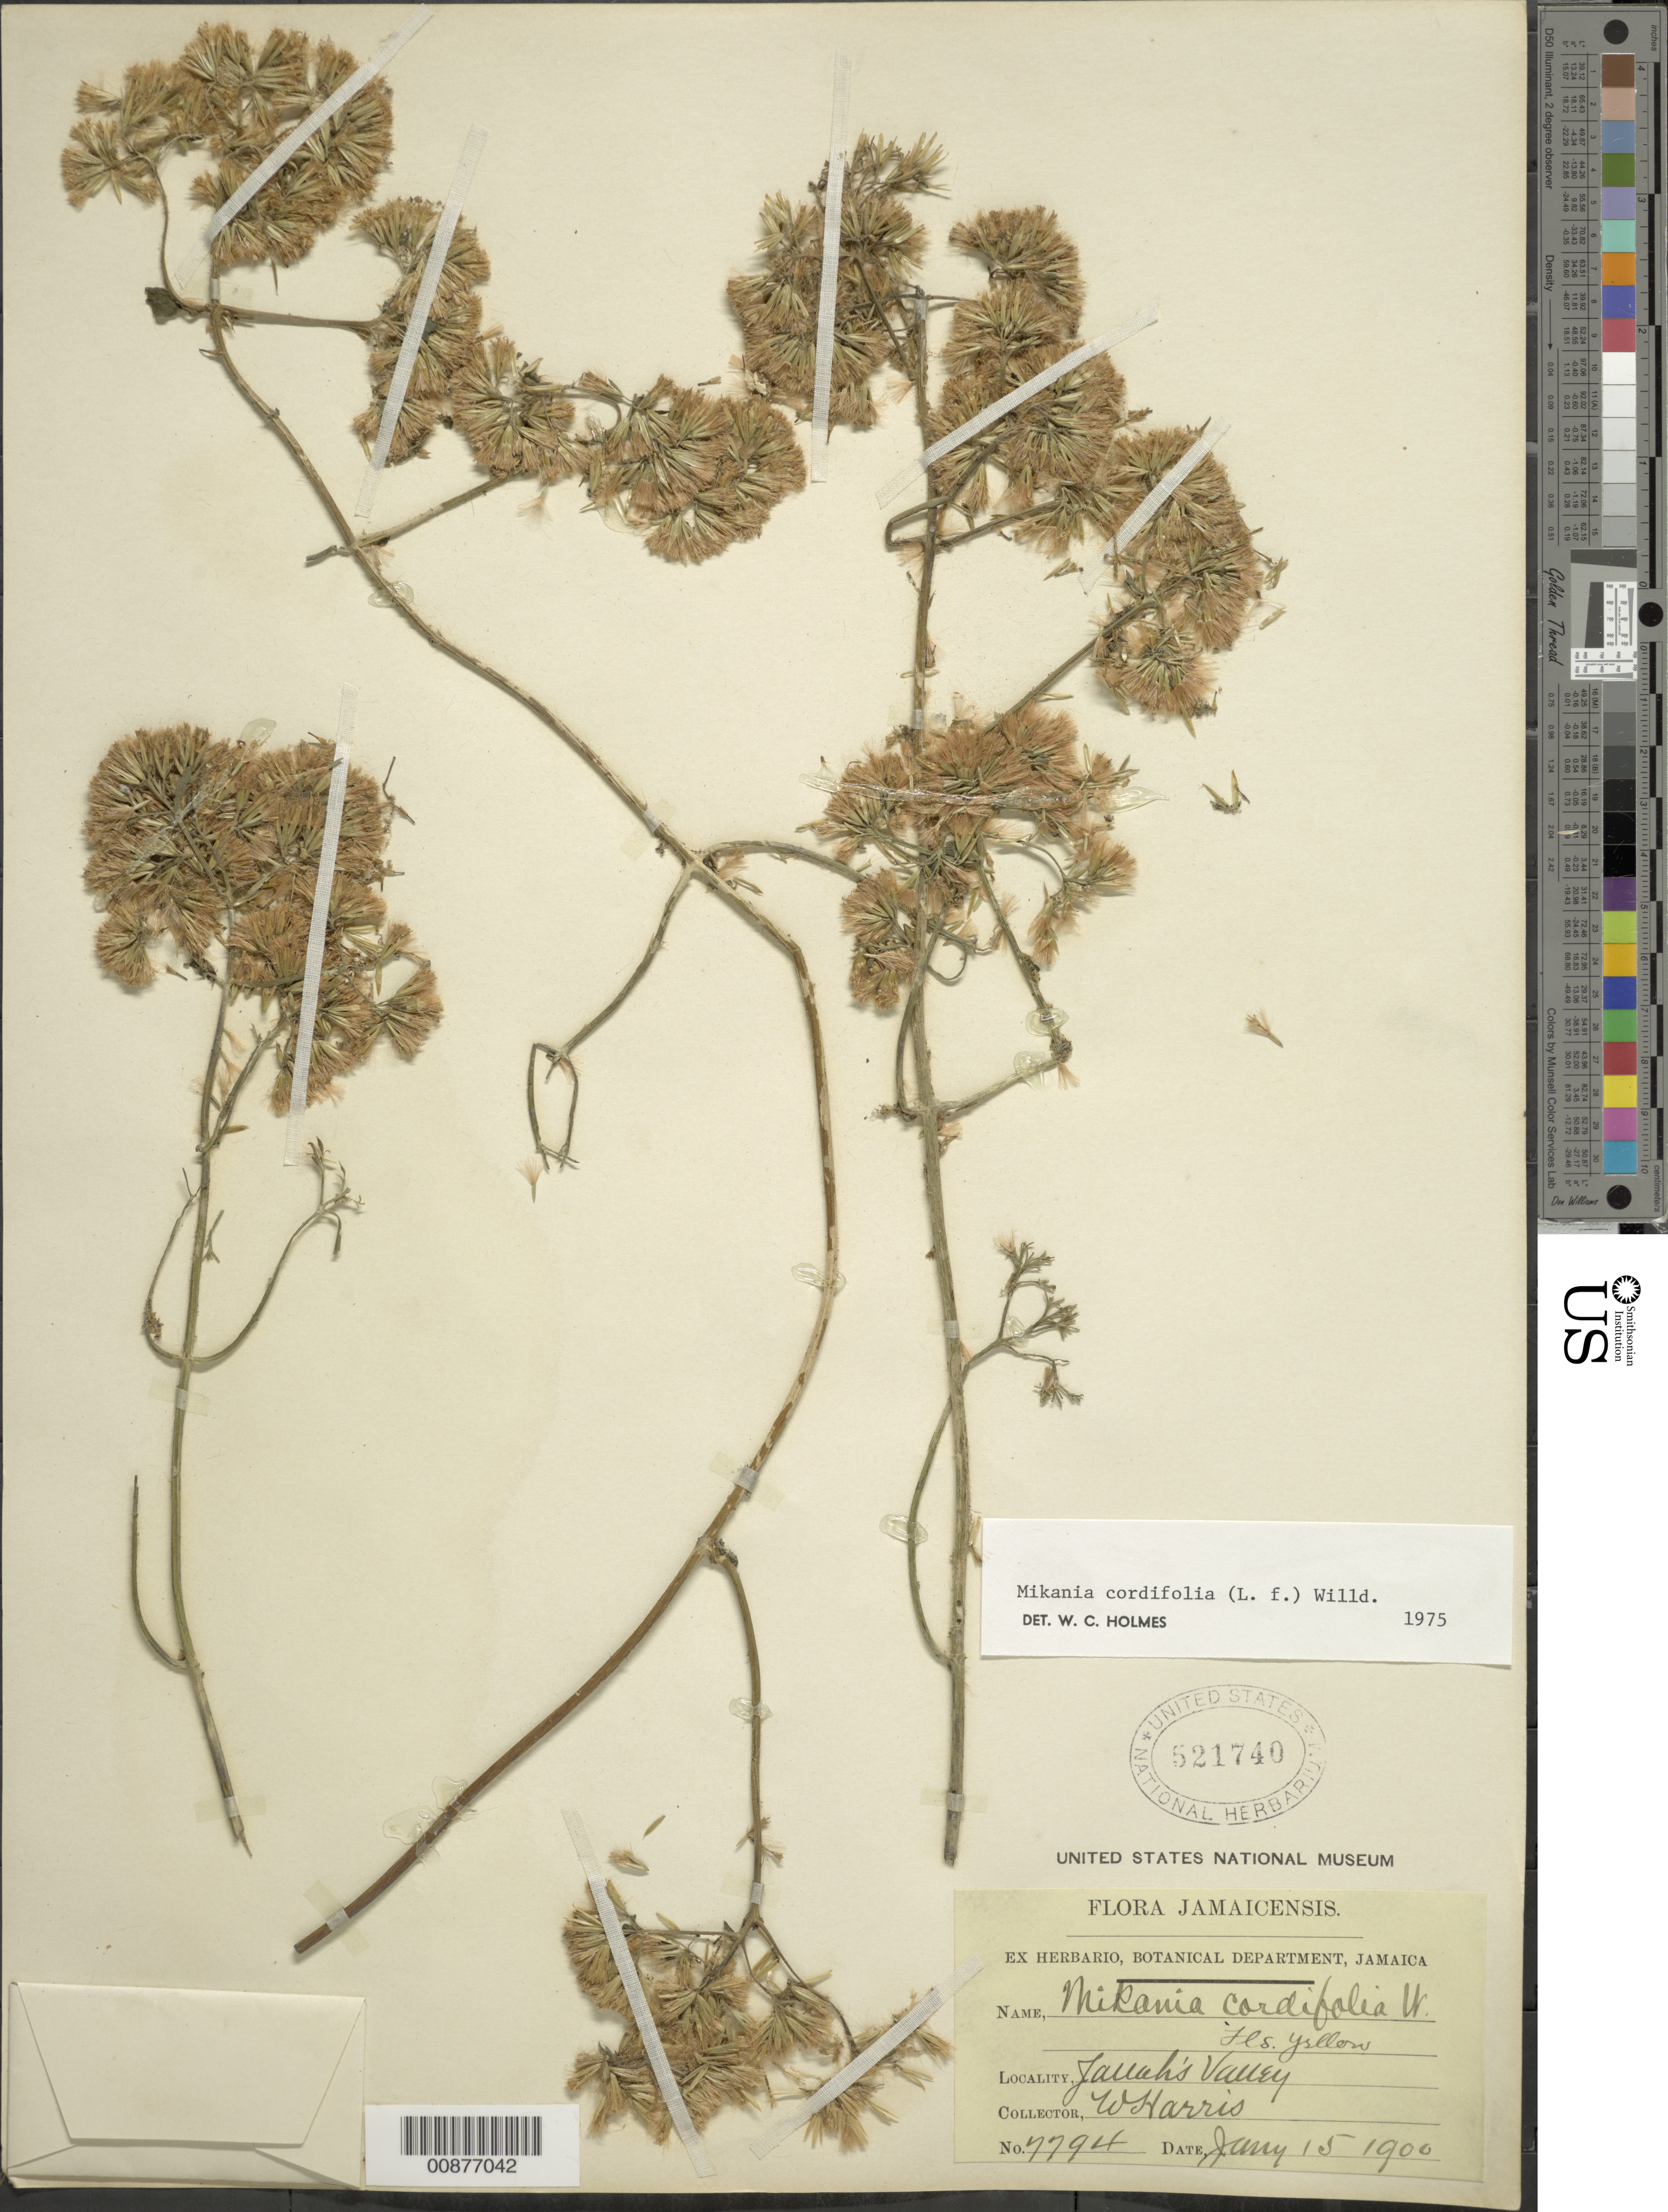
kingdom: Plantae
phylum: Tracheophyta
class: Magnoliopsida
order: Asterales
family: Asteraceae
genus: Mikania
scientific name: Mikania cordifolia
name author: Kunth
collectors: W. H. Harris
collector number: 7794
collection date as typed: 15 Jan 1900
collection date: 1900-01-15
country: Jamaica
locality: Jauah's Valley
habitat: Valley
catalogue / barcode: US 521740